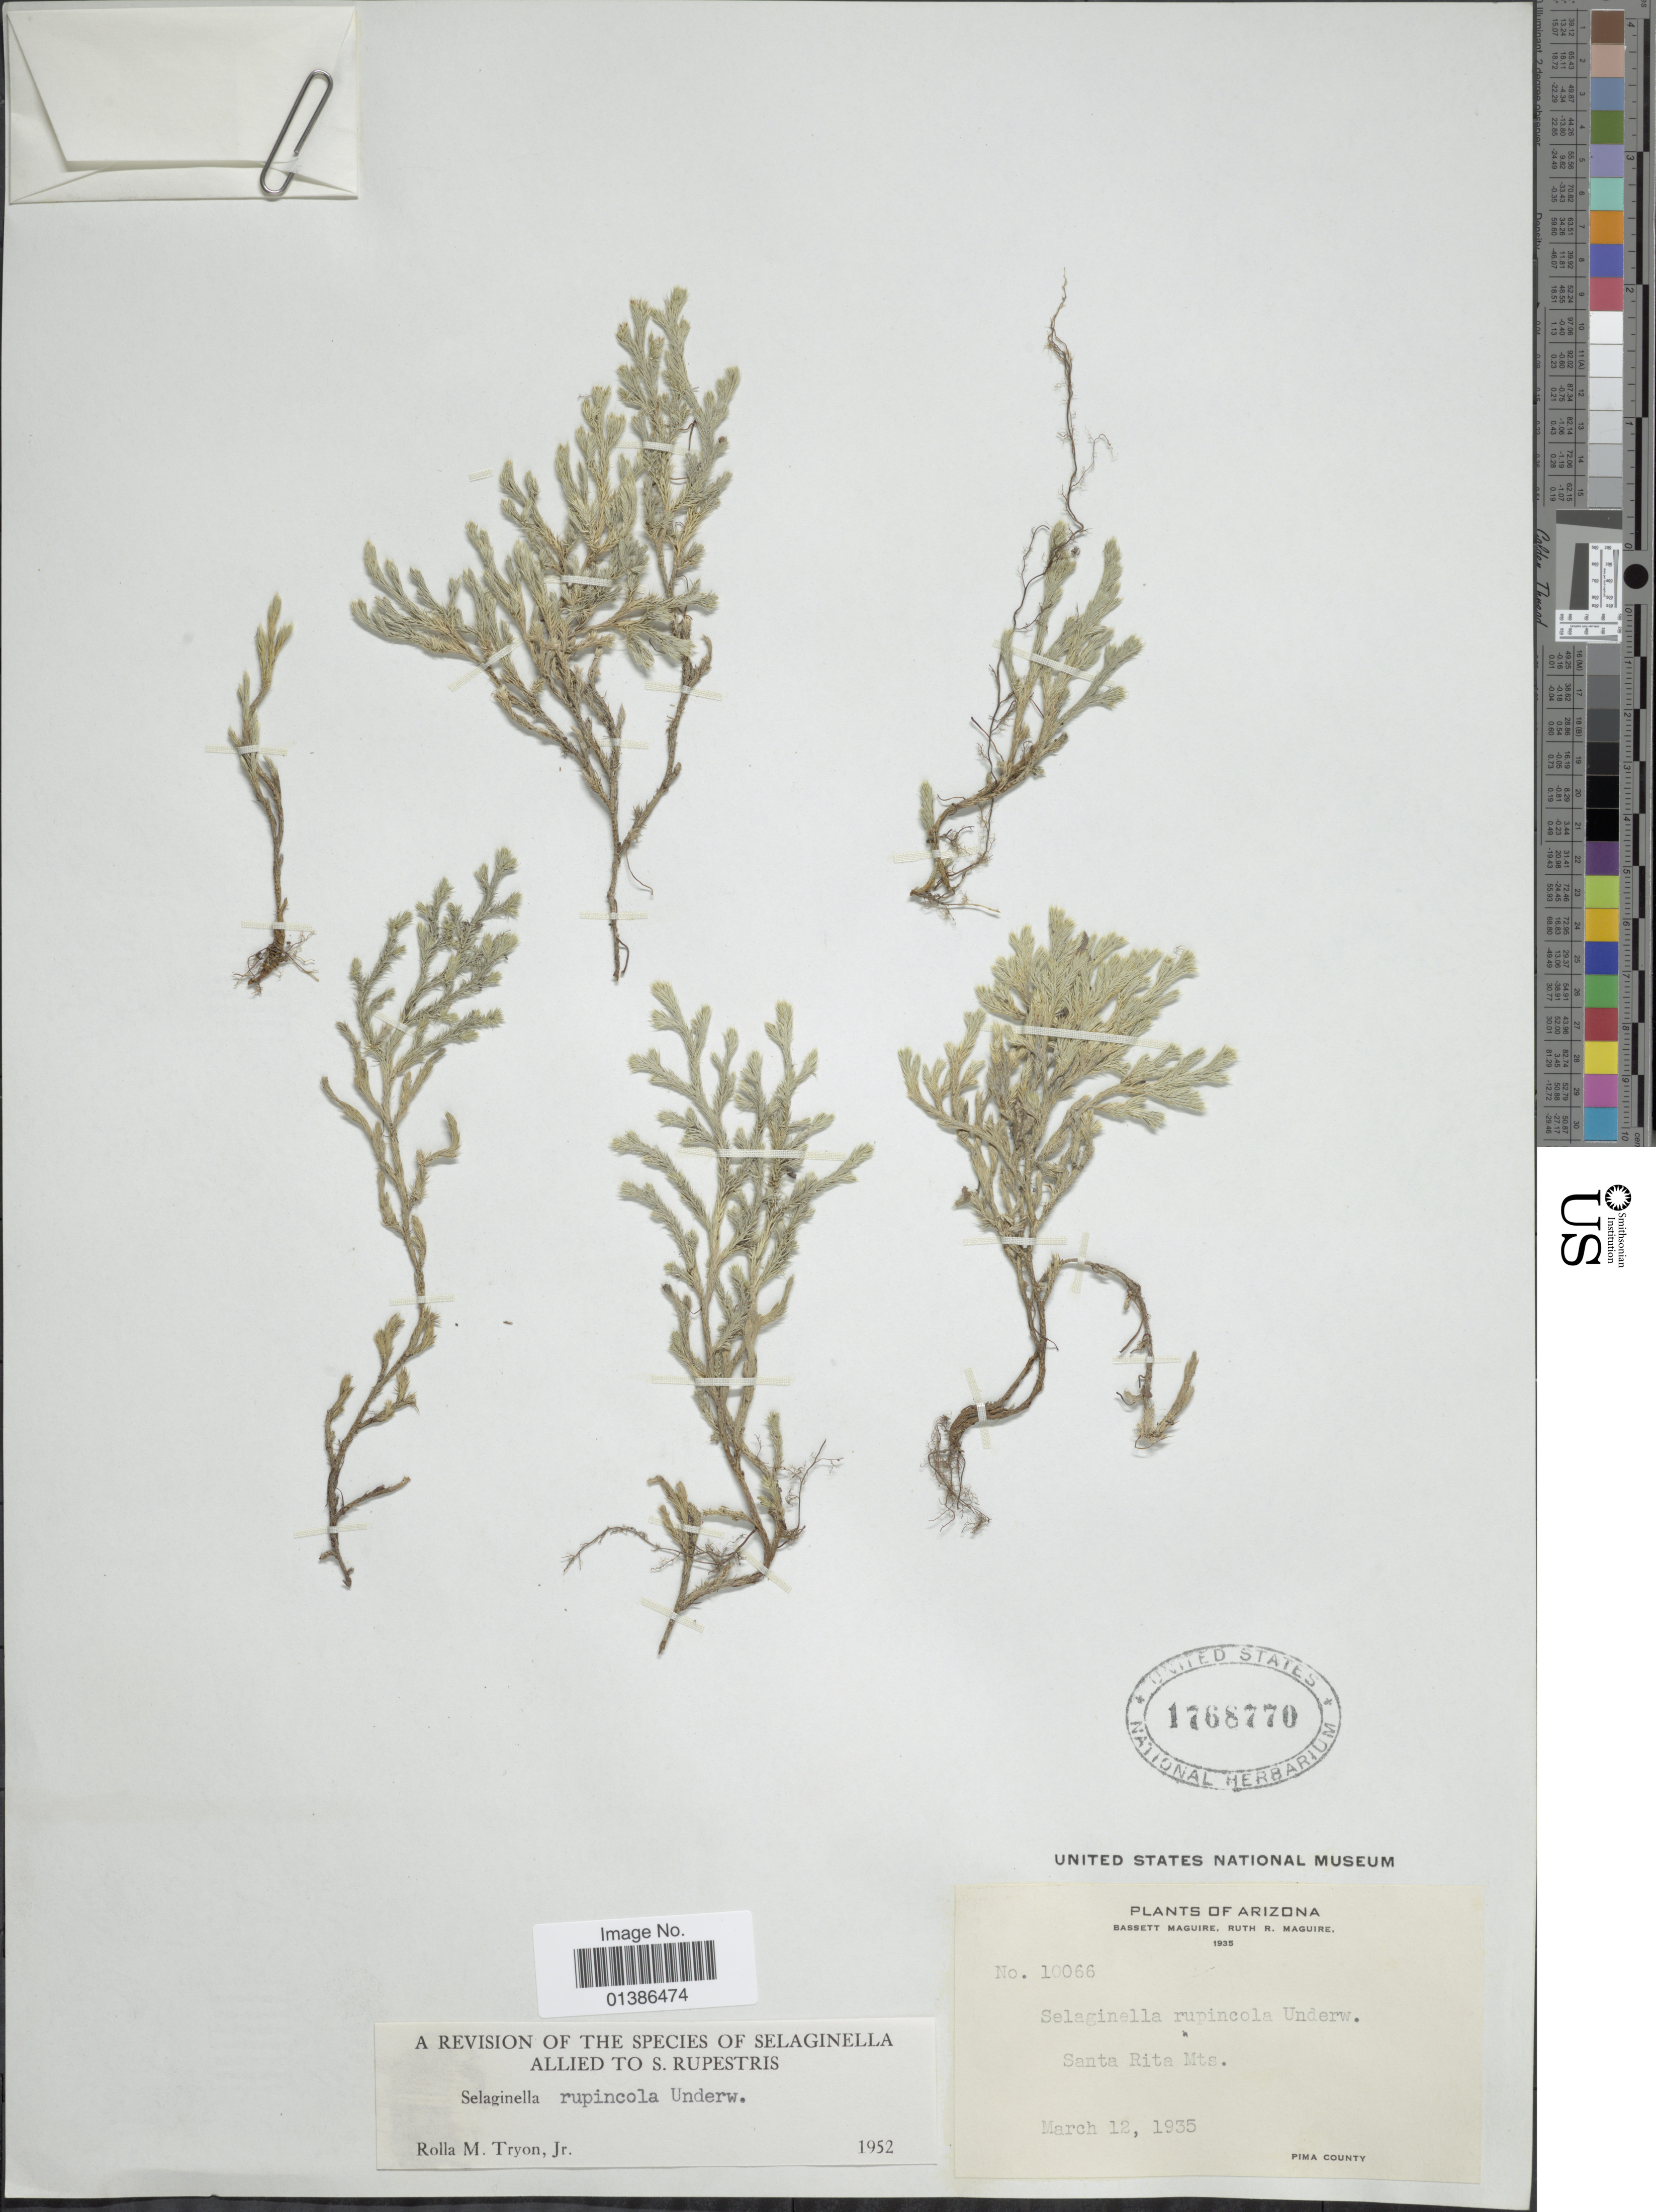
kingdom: Plantae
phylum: Tracheophyta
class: Lycopodiopsida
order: Selaginellales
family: Selaginellaceae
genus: Selaginella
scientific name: Selaginella rupincola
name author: Underw.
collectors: B. Maguire & R. R. Maguire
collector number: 10066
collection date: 1935-03-12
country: United States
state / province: Arizona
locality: Santa Rita Mts. Pima County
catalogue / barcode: US 1768770